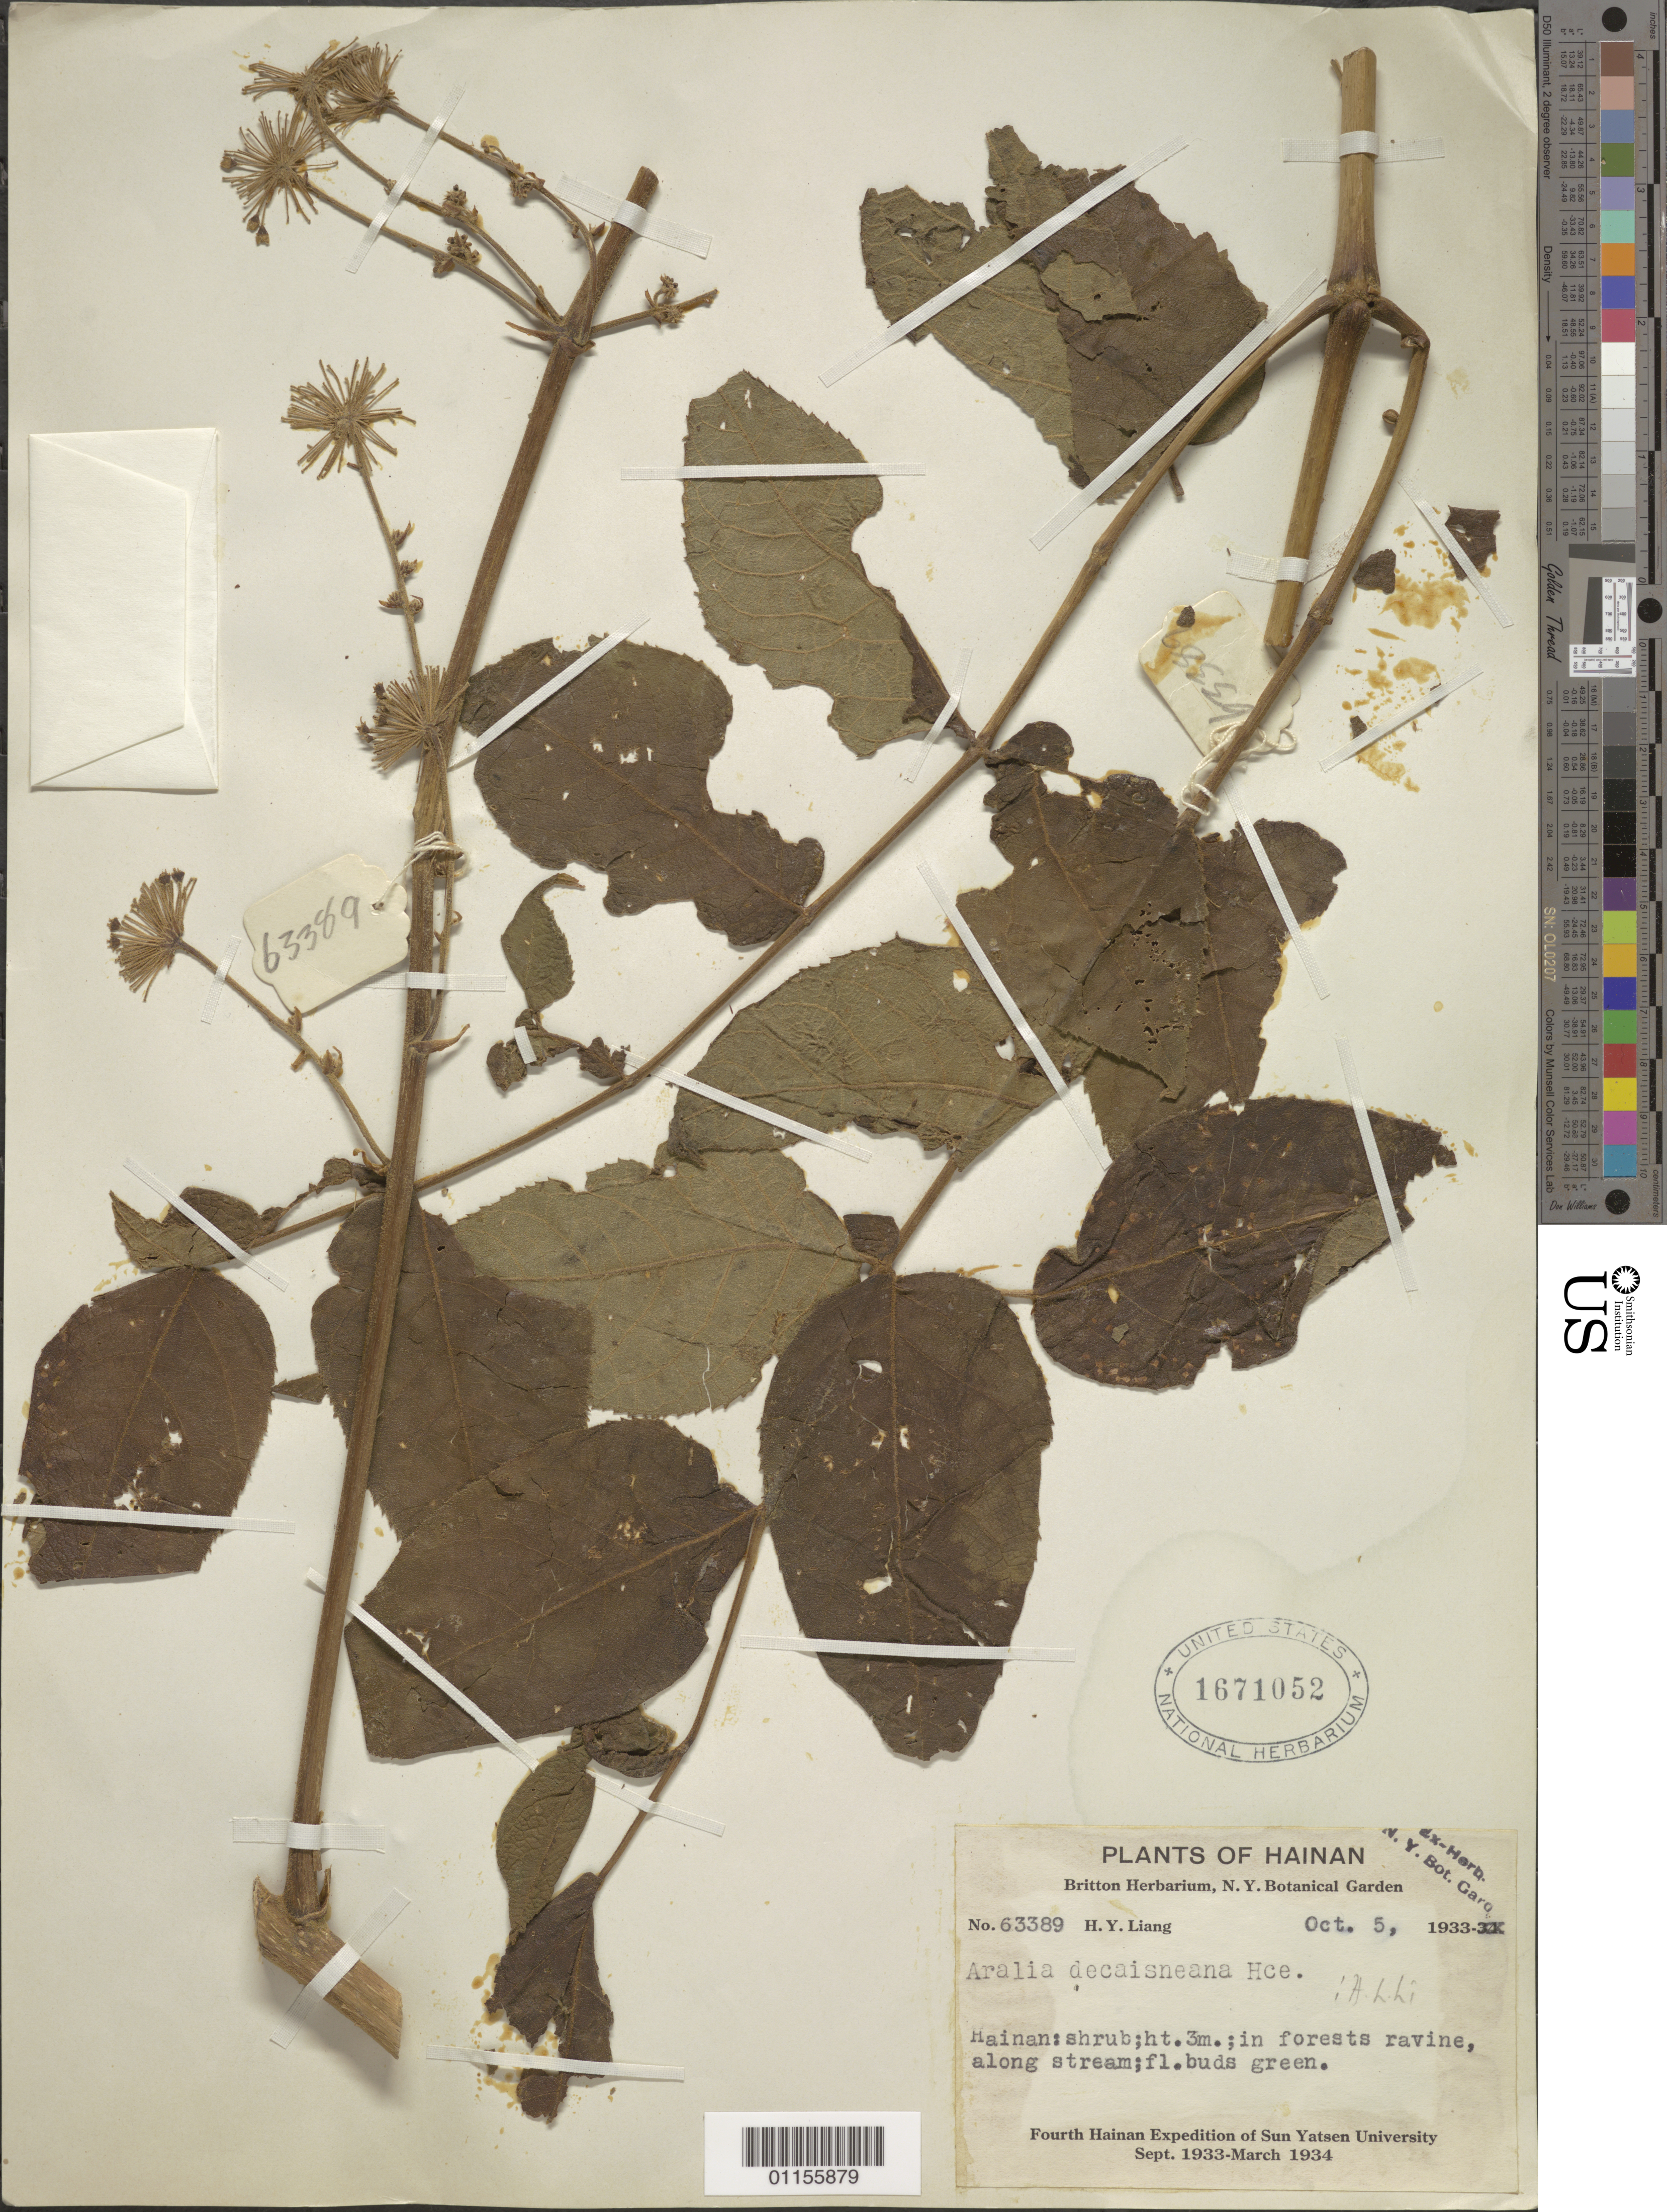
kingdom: Plantae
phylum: Tracheophyta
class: Magnoliopsida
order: Apiales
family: Araliaceae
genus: Aralia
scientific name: Aralia decaisneana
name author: Hance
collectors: H. Y. Liang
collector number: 63389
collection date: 1933-10-05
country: China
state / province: Hainan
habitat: Shrub, in forest ravine, along stream.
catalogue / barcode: US 1671052